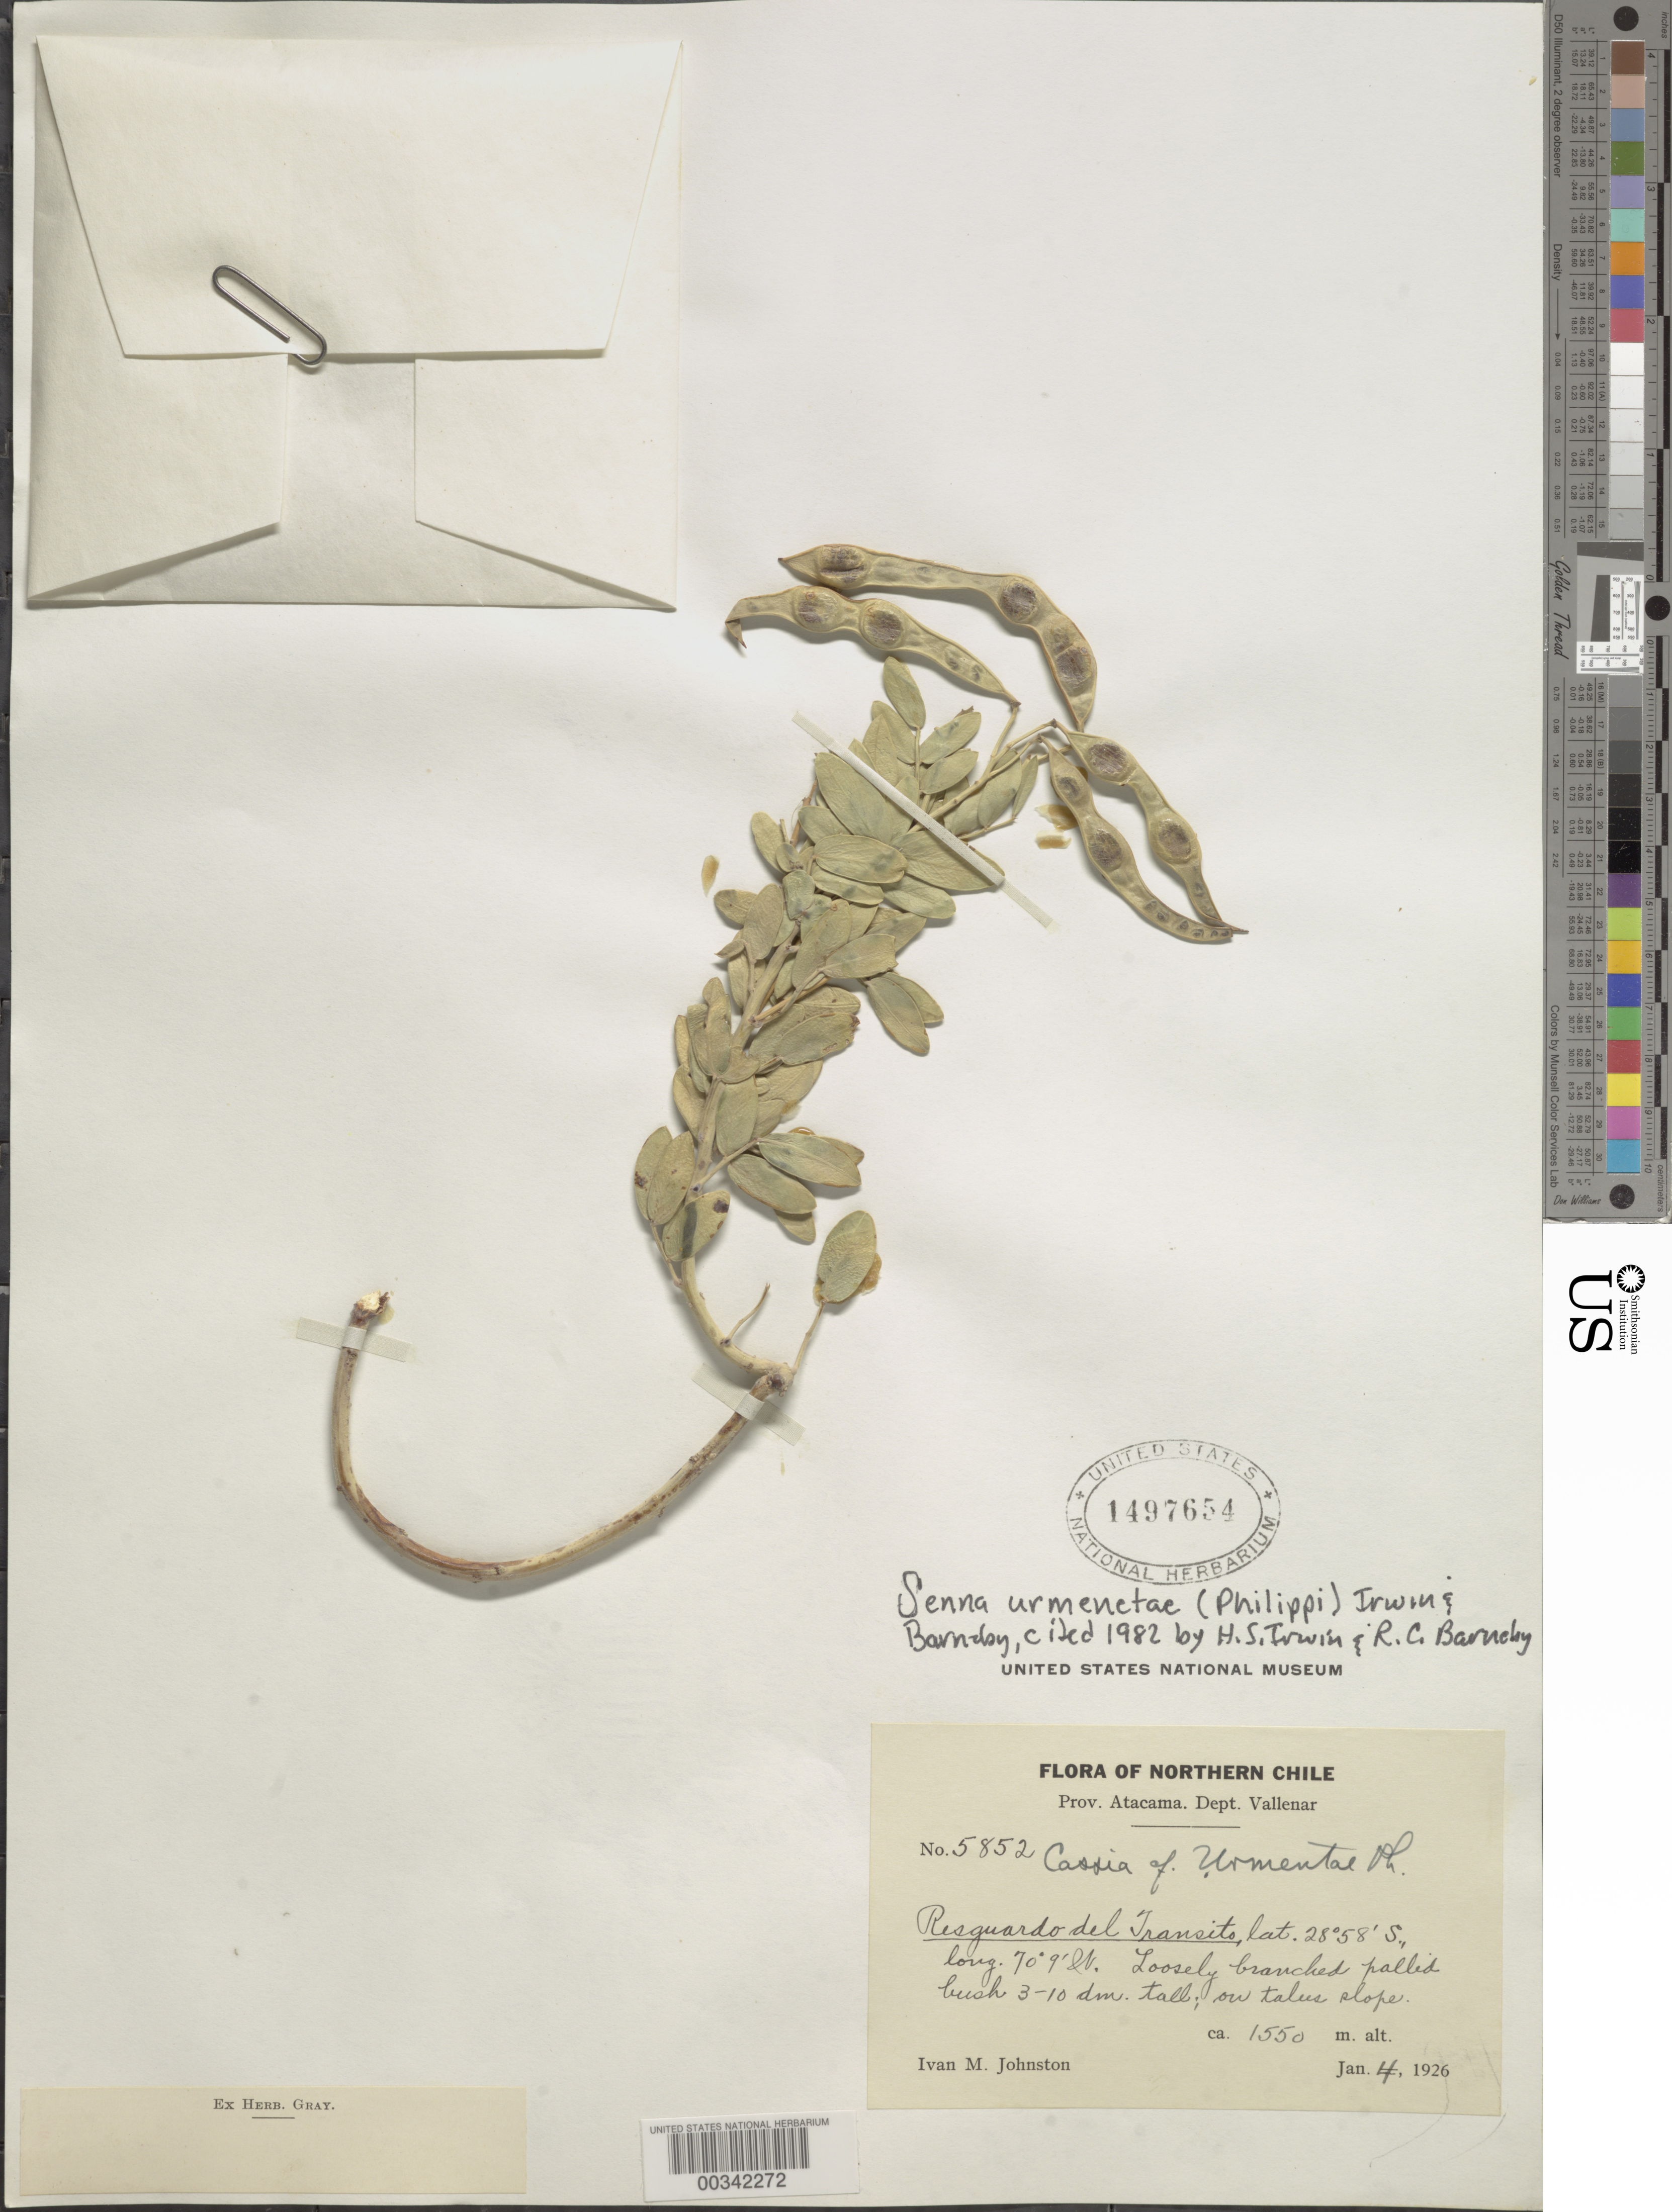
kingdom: Plantae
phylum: Tracheophyta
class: Magnoliopsida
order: Fabales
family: Fabaceae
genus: Senna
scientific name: Senna urmenetae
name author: (Phil.) H.S. Irwin & Barneby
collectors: I.M. Johnston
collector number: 5852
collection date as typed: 04 Jan 1926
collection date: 1926-01-04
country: Chile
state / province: Atacama (III)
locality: Vallenar dept., resguardo del transito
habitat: On talus slope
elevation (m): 1550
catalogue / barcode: US 1497654